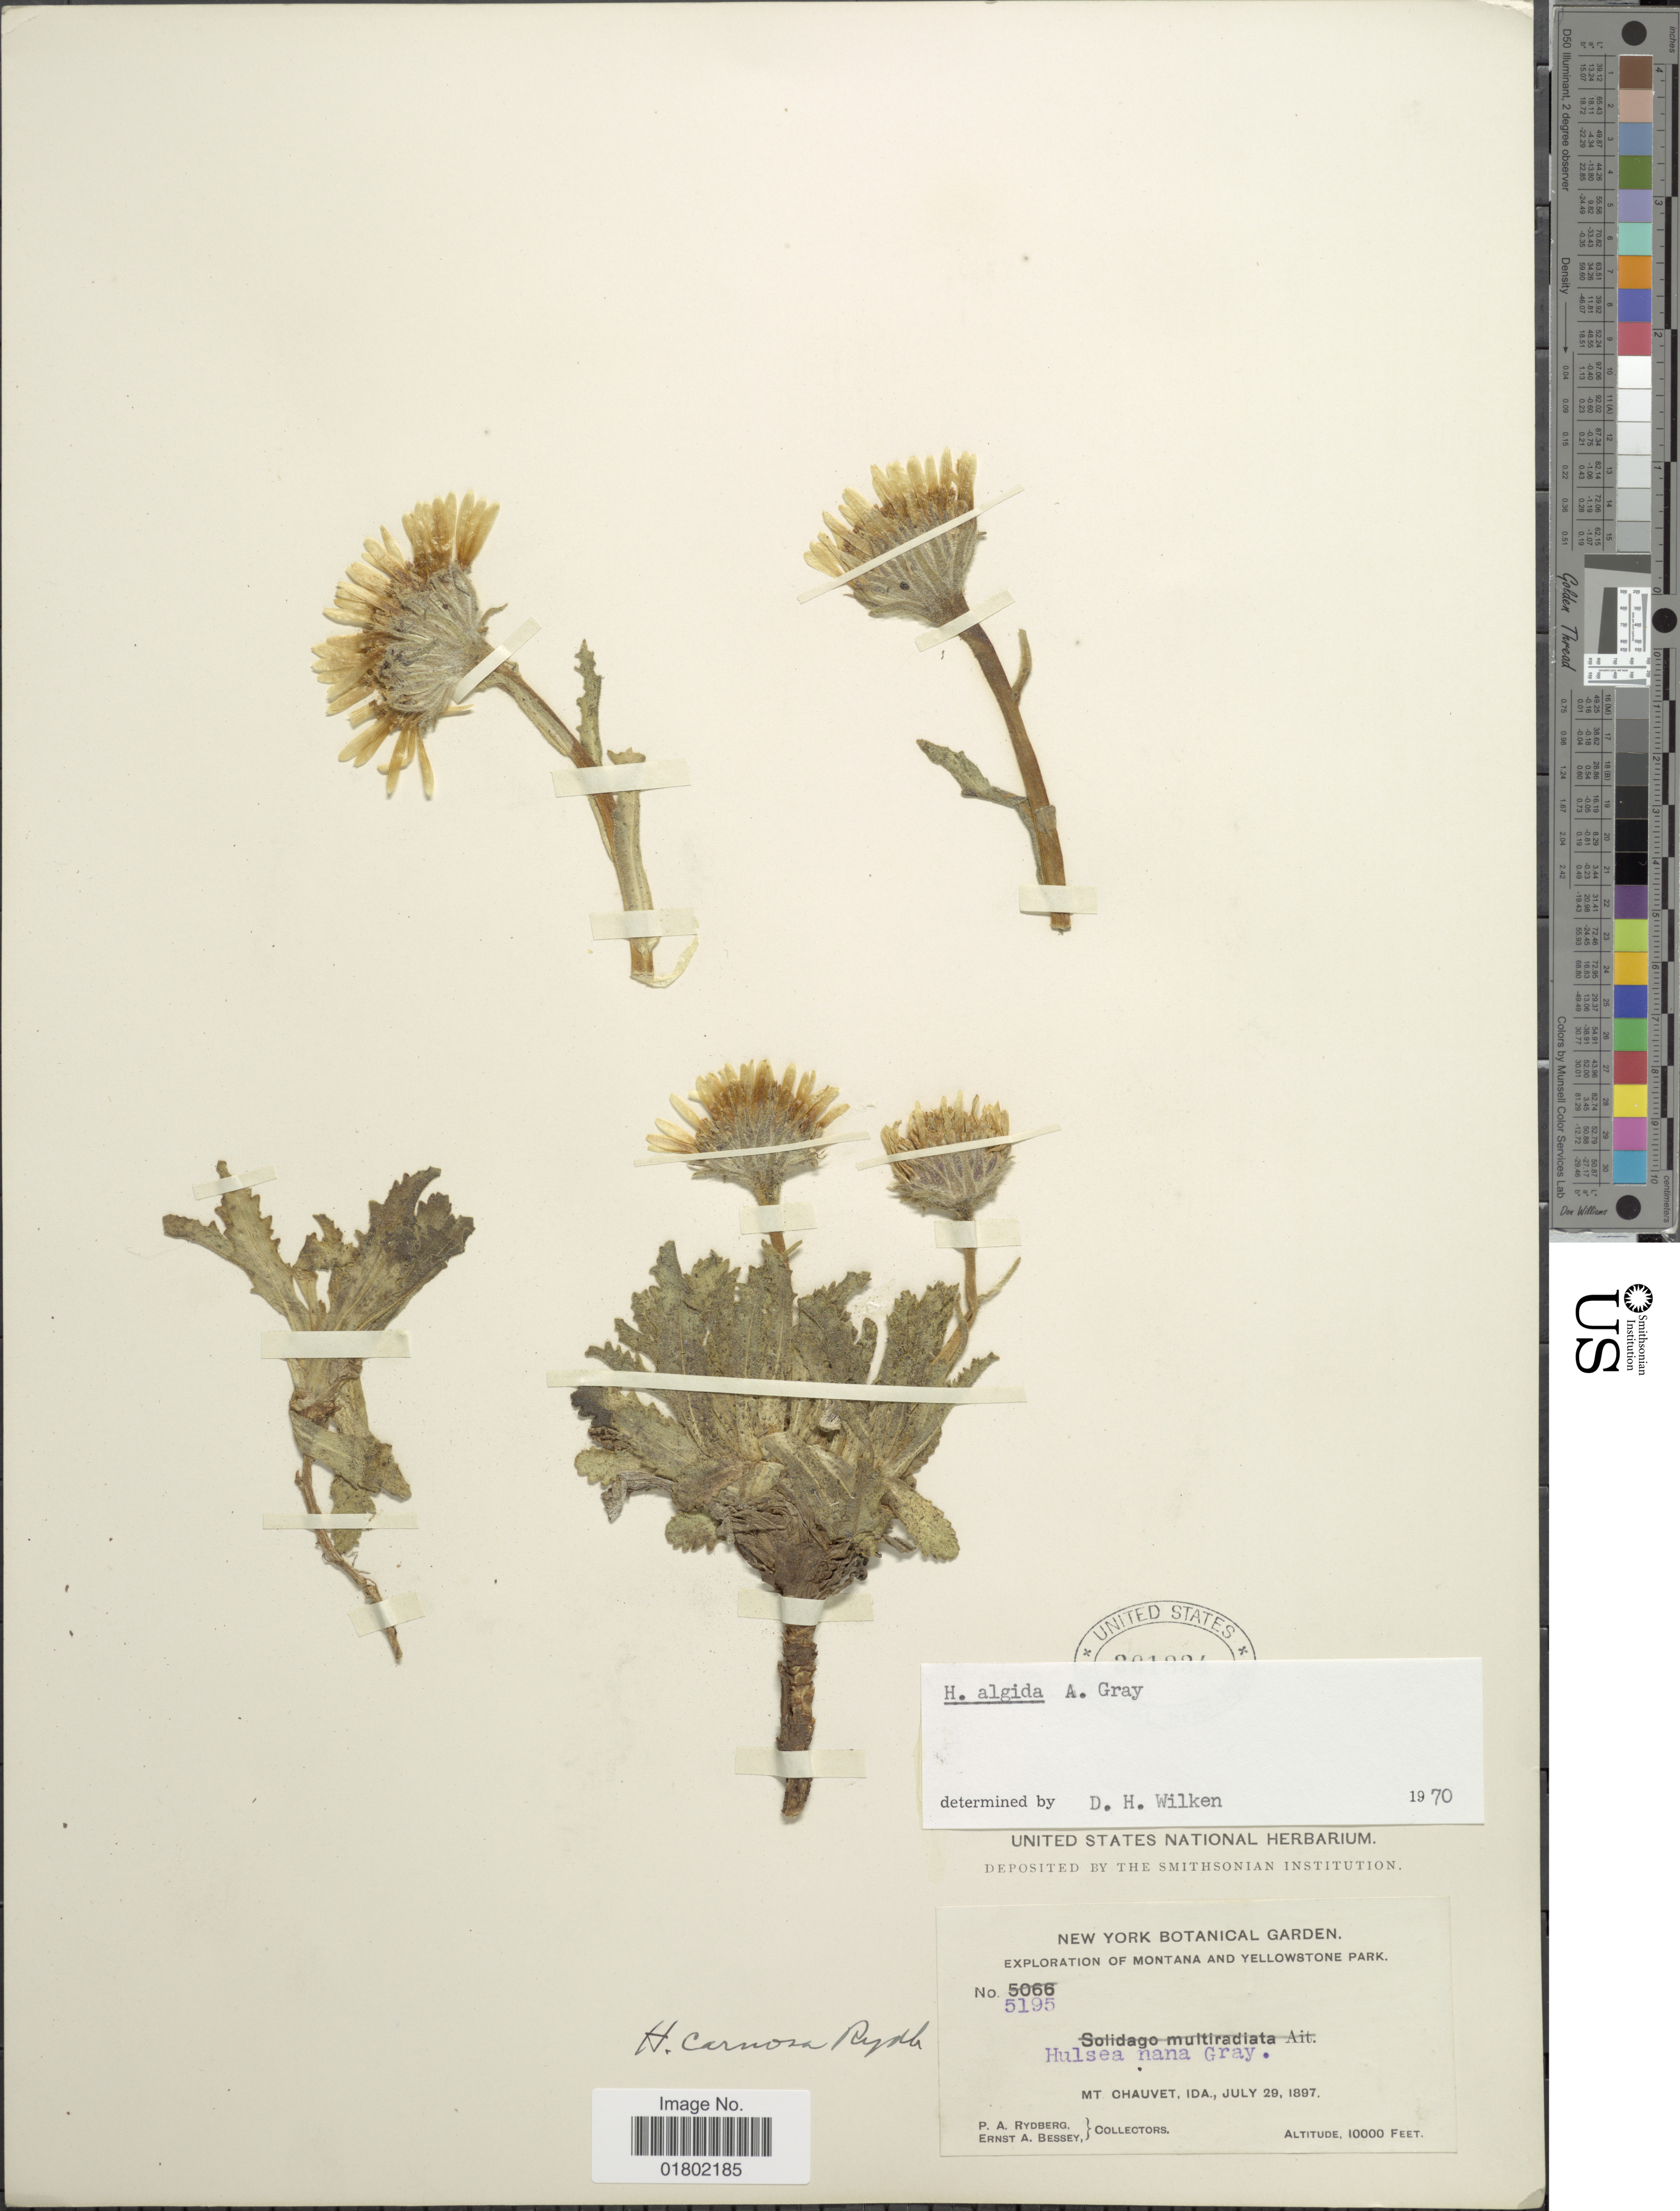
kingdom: Plantae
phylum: Tracheophyta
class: Magnoliopsida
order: Asterales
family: Asteraceae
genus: Hulsea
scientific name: Hulsea algida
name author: A. Gray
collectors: P. A. Rydberg & E. A. Bessey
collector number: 5195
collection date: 1897-07-29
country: United States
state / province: Montana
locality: Montana and Yellowstone Park, mt. Chauvet, IDA.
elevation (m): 3048